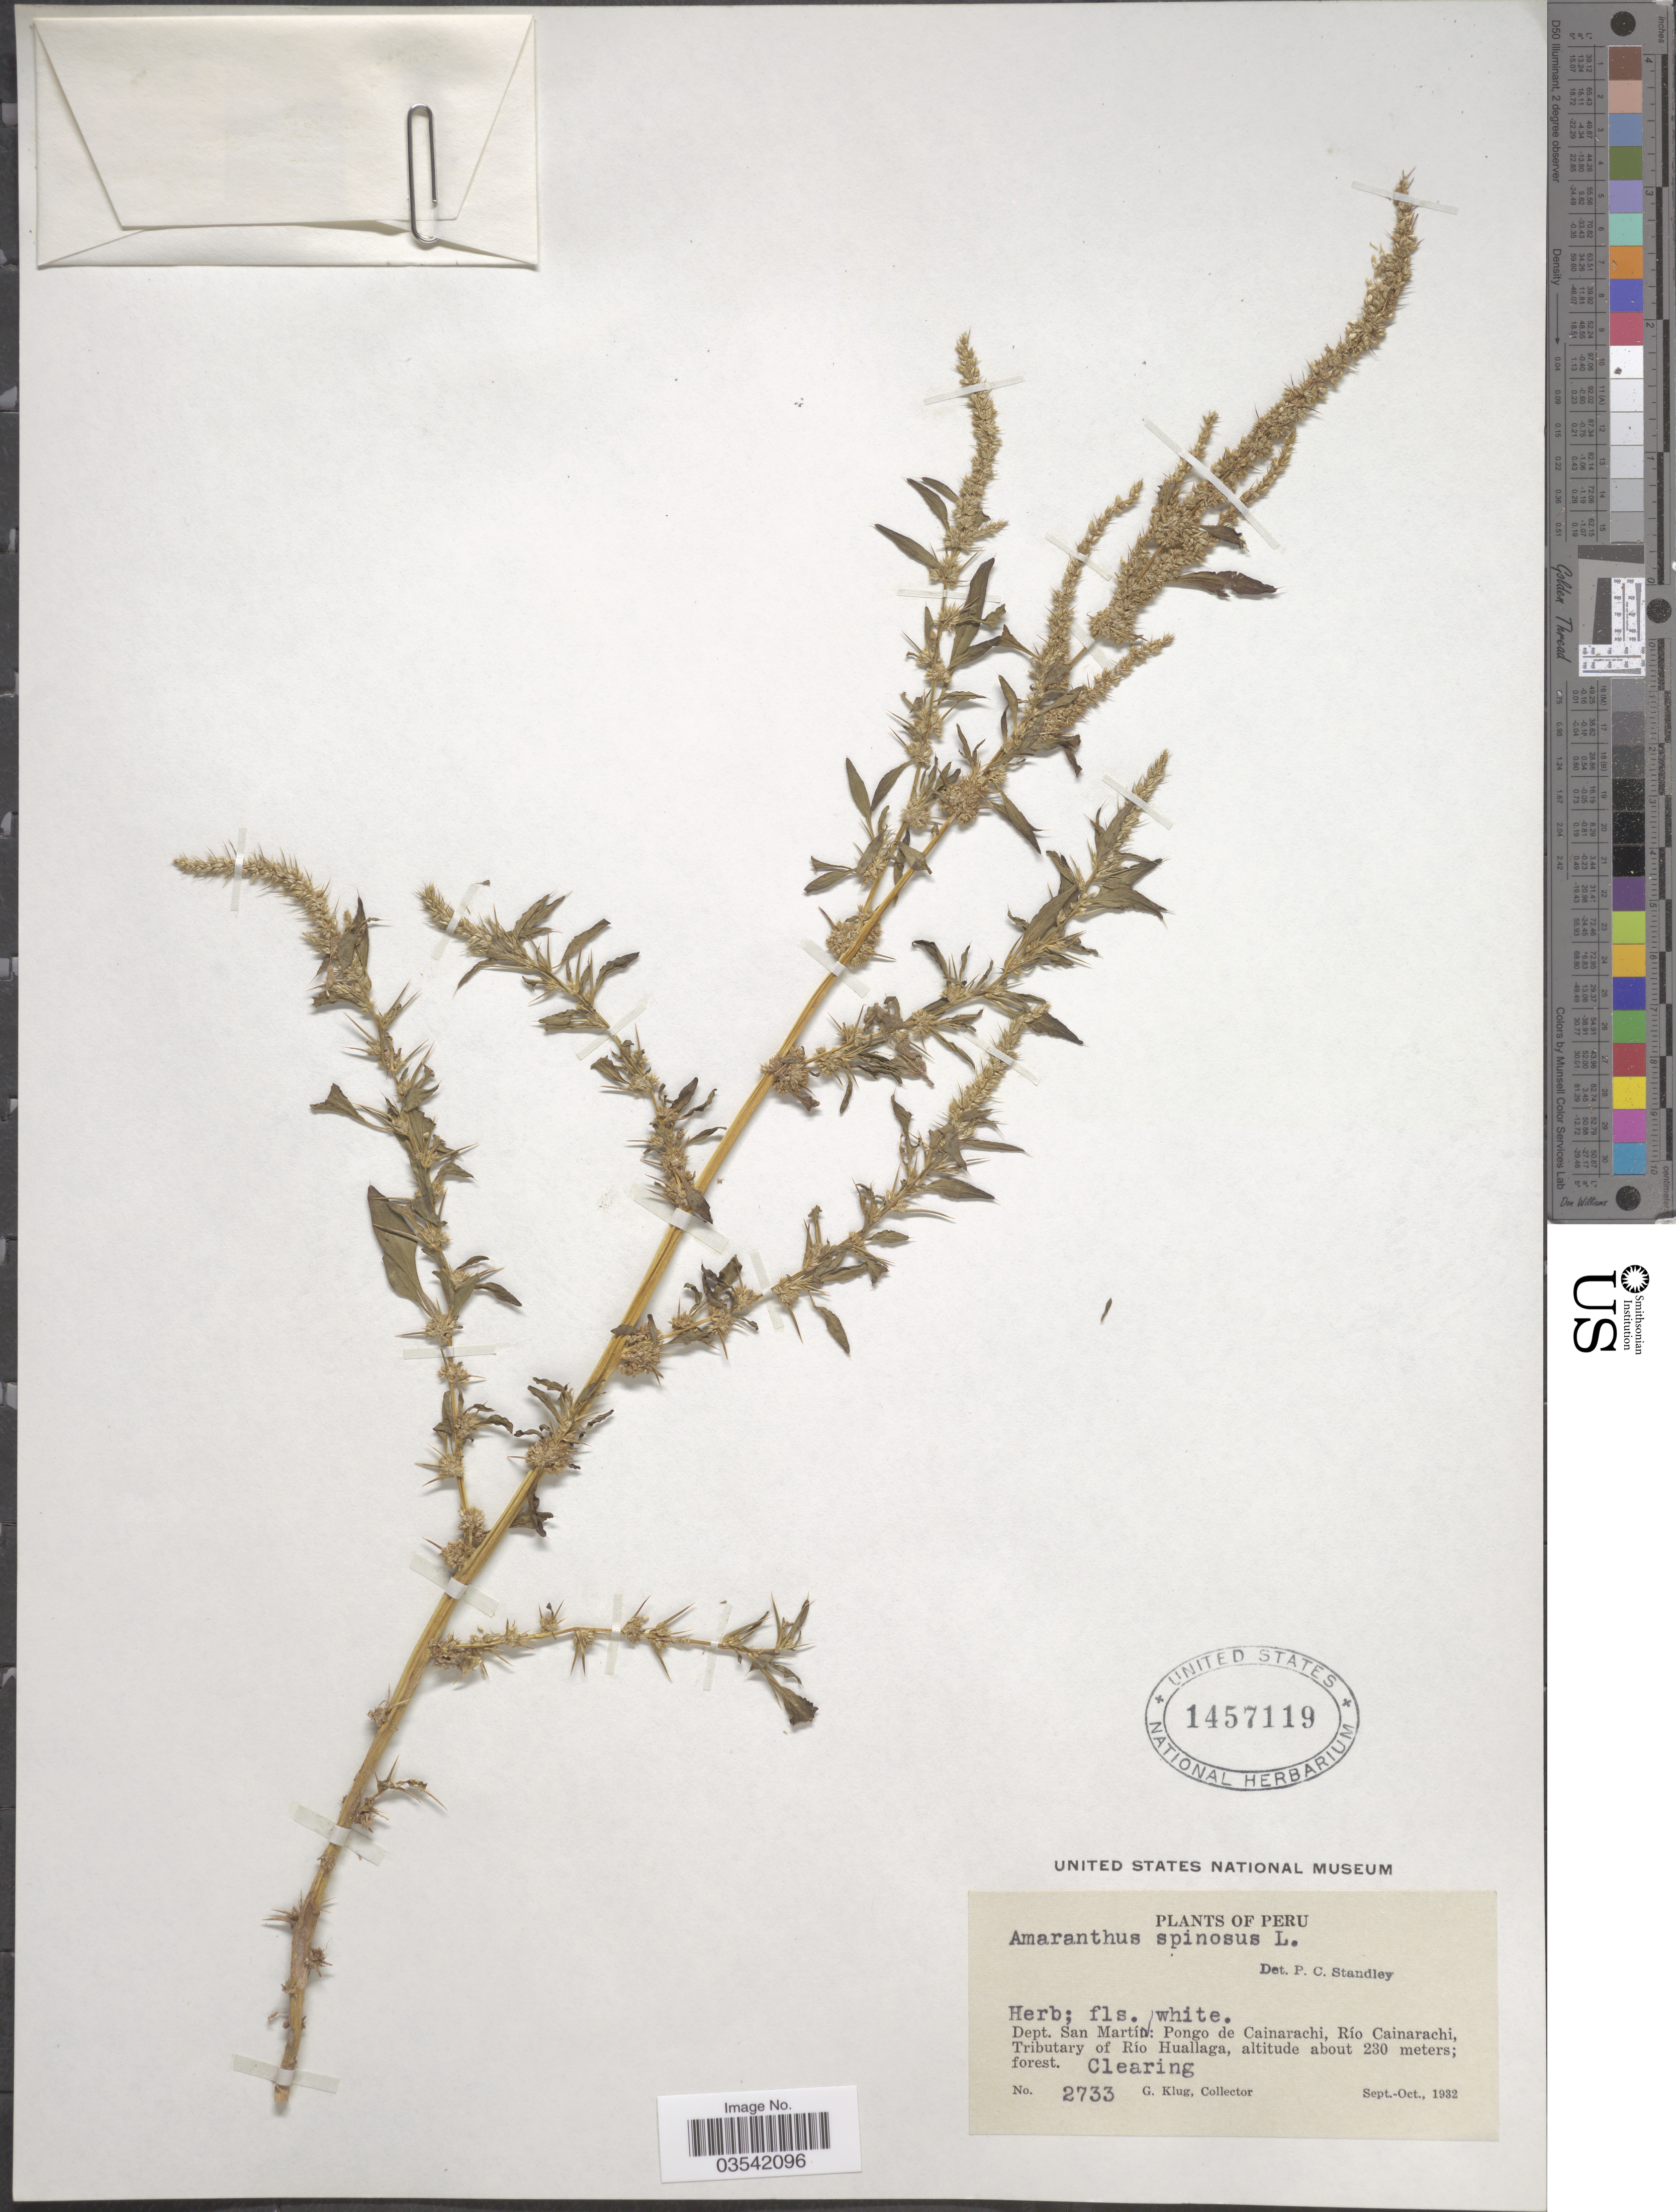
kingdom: Plantae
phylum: Tracheophyta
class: Magnoliopsida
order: Caryophyllales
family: Amaranthaceae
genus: Amaranthus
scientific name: Amaranthus spinosus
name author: L.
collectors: G. Klug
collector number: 2733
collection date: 1932-09/1932-10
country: Peru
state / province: San Martín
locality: Dept. San Martín: Pongo de Cainarachi, Río Cainarachi, Tributary of Río Huallaga.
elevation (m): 230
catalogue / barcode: US 1457119